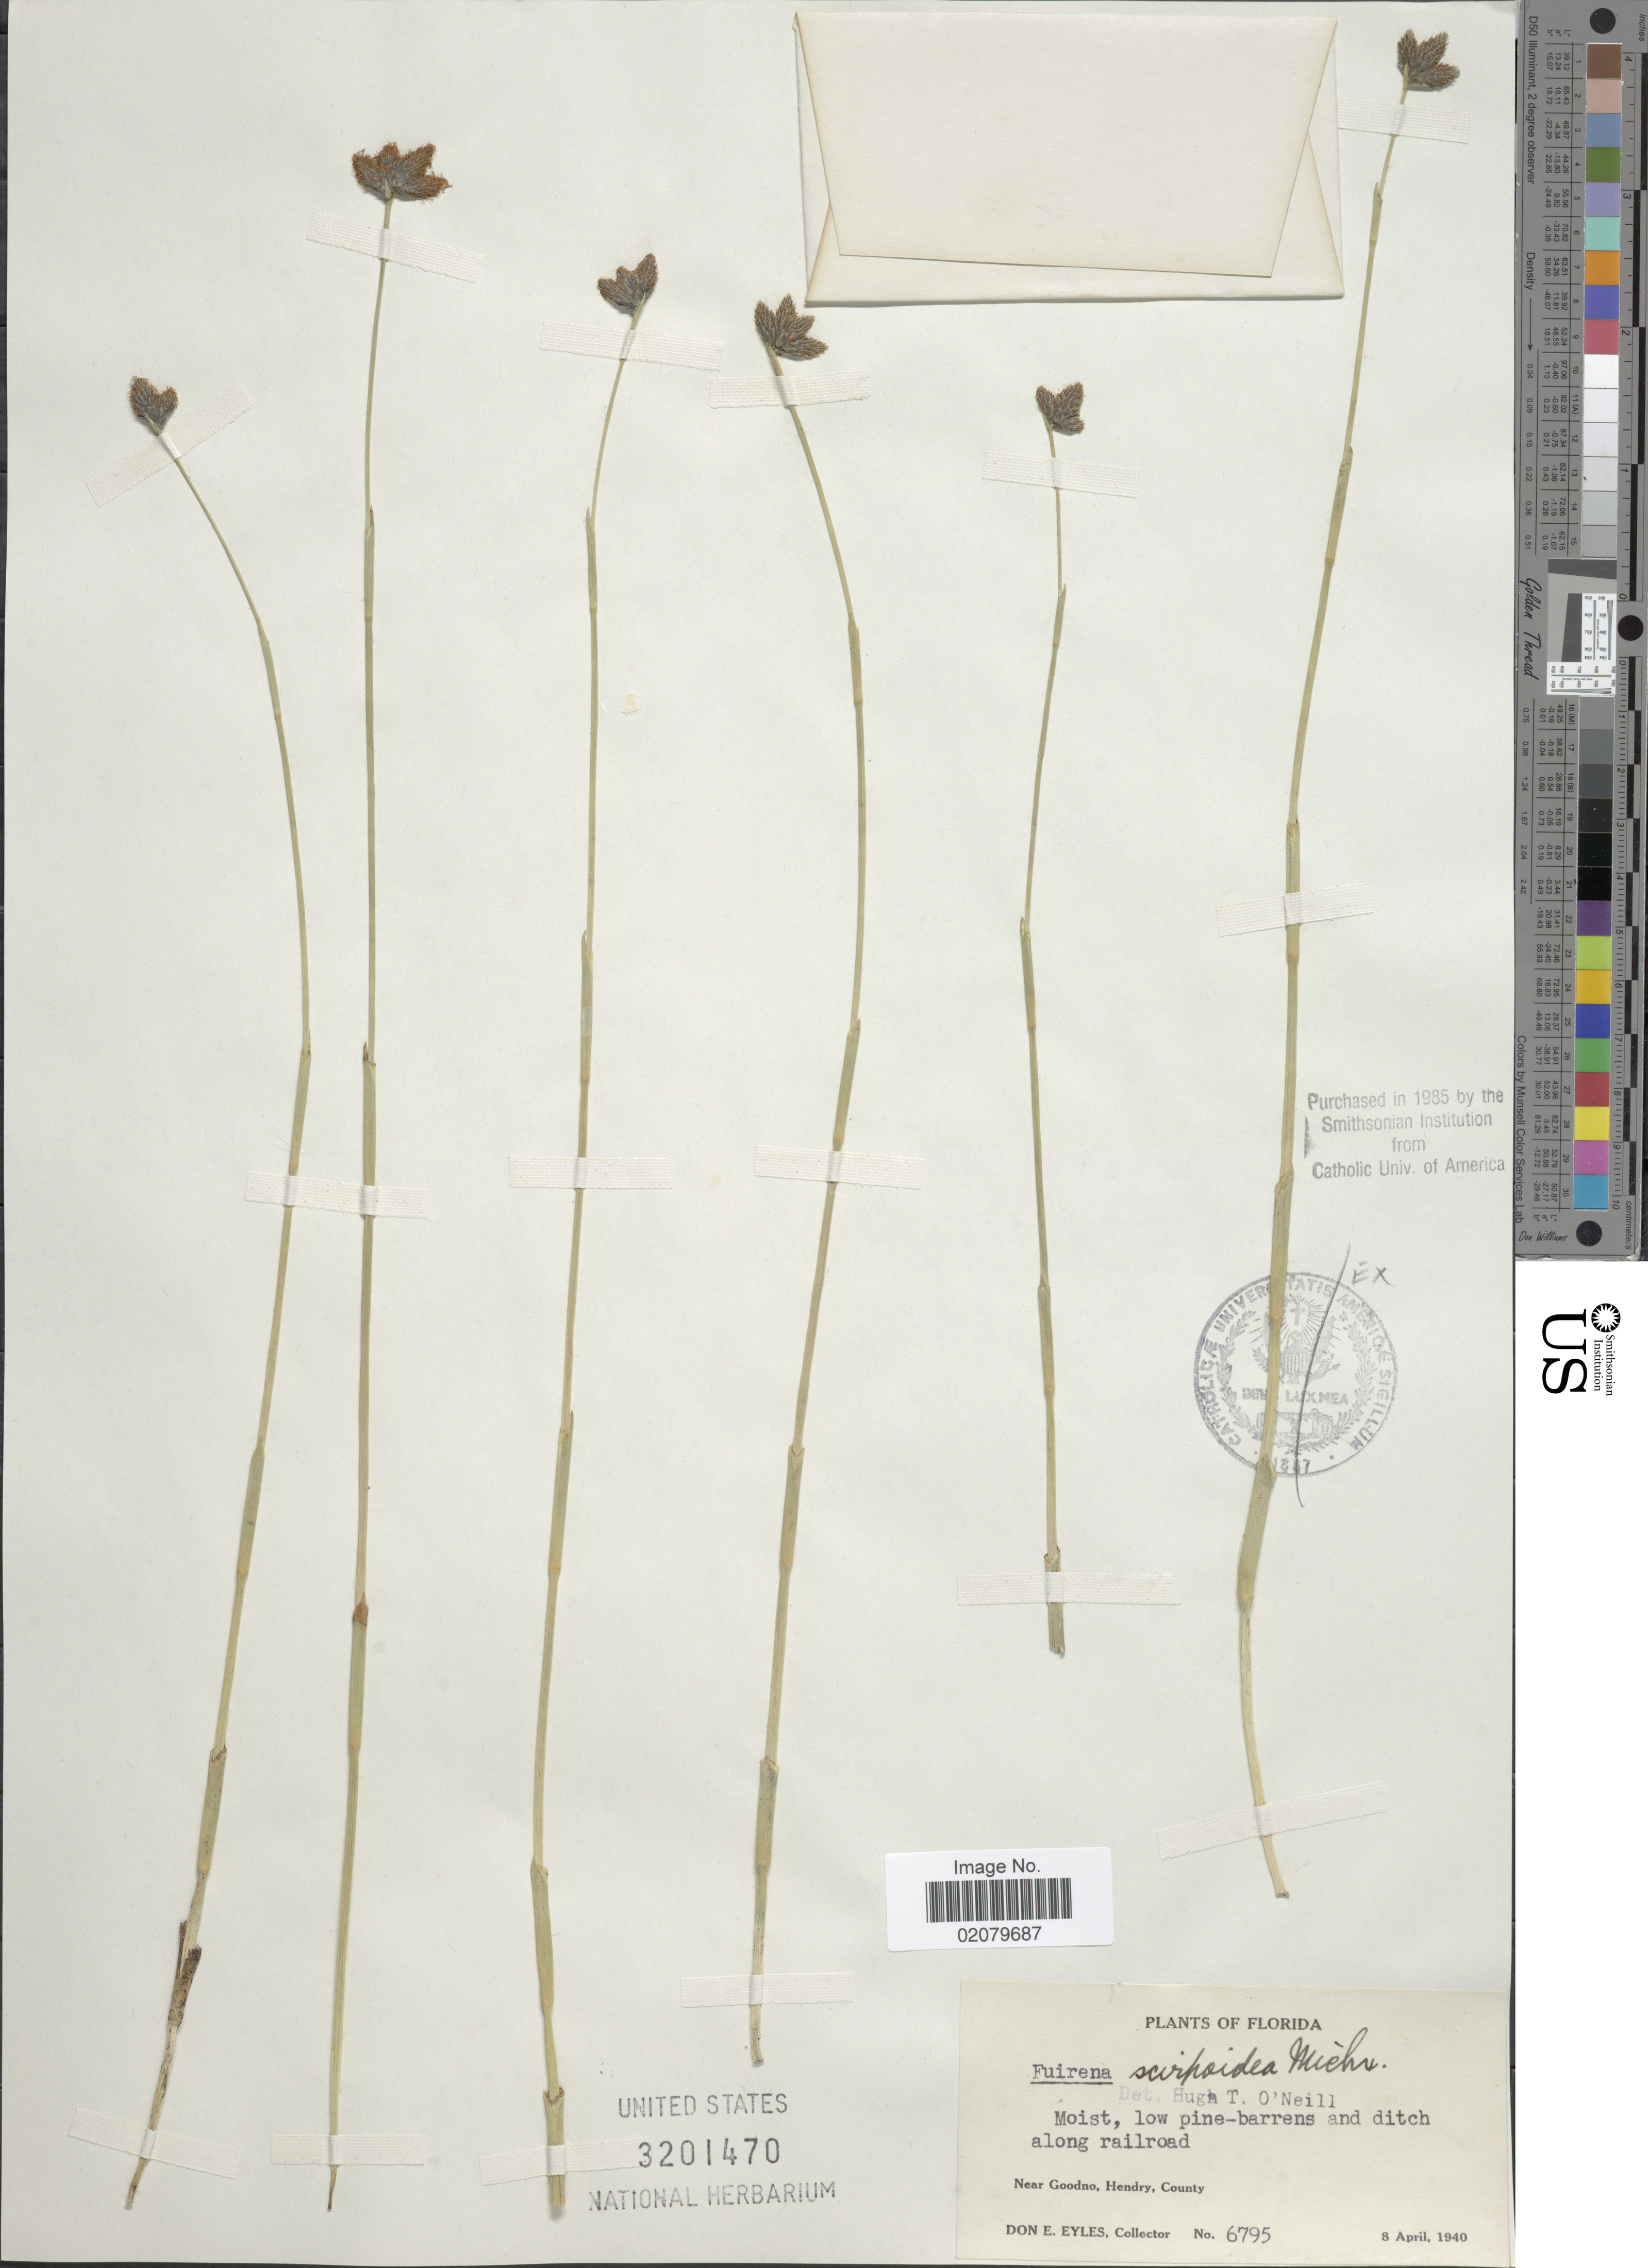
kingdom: Plantae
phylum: Tracheophyta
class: Liliopsida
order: Poales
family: Cyperaceae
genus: Fuirena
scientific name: Fuirena scirpoidea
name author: Michx.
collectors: D. Eyles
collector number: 6795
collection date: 1940-04-08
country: United States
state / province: Florida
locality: Near Goodno, Hendry, County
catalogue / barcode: US 3201470